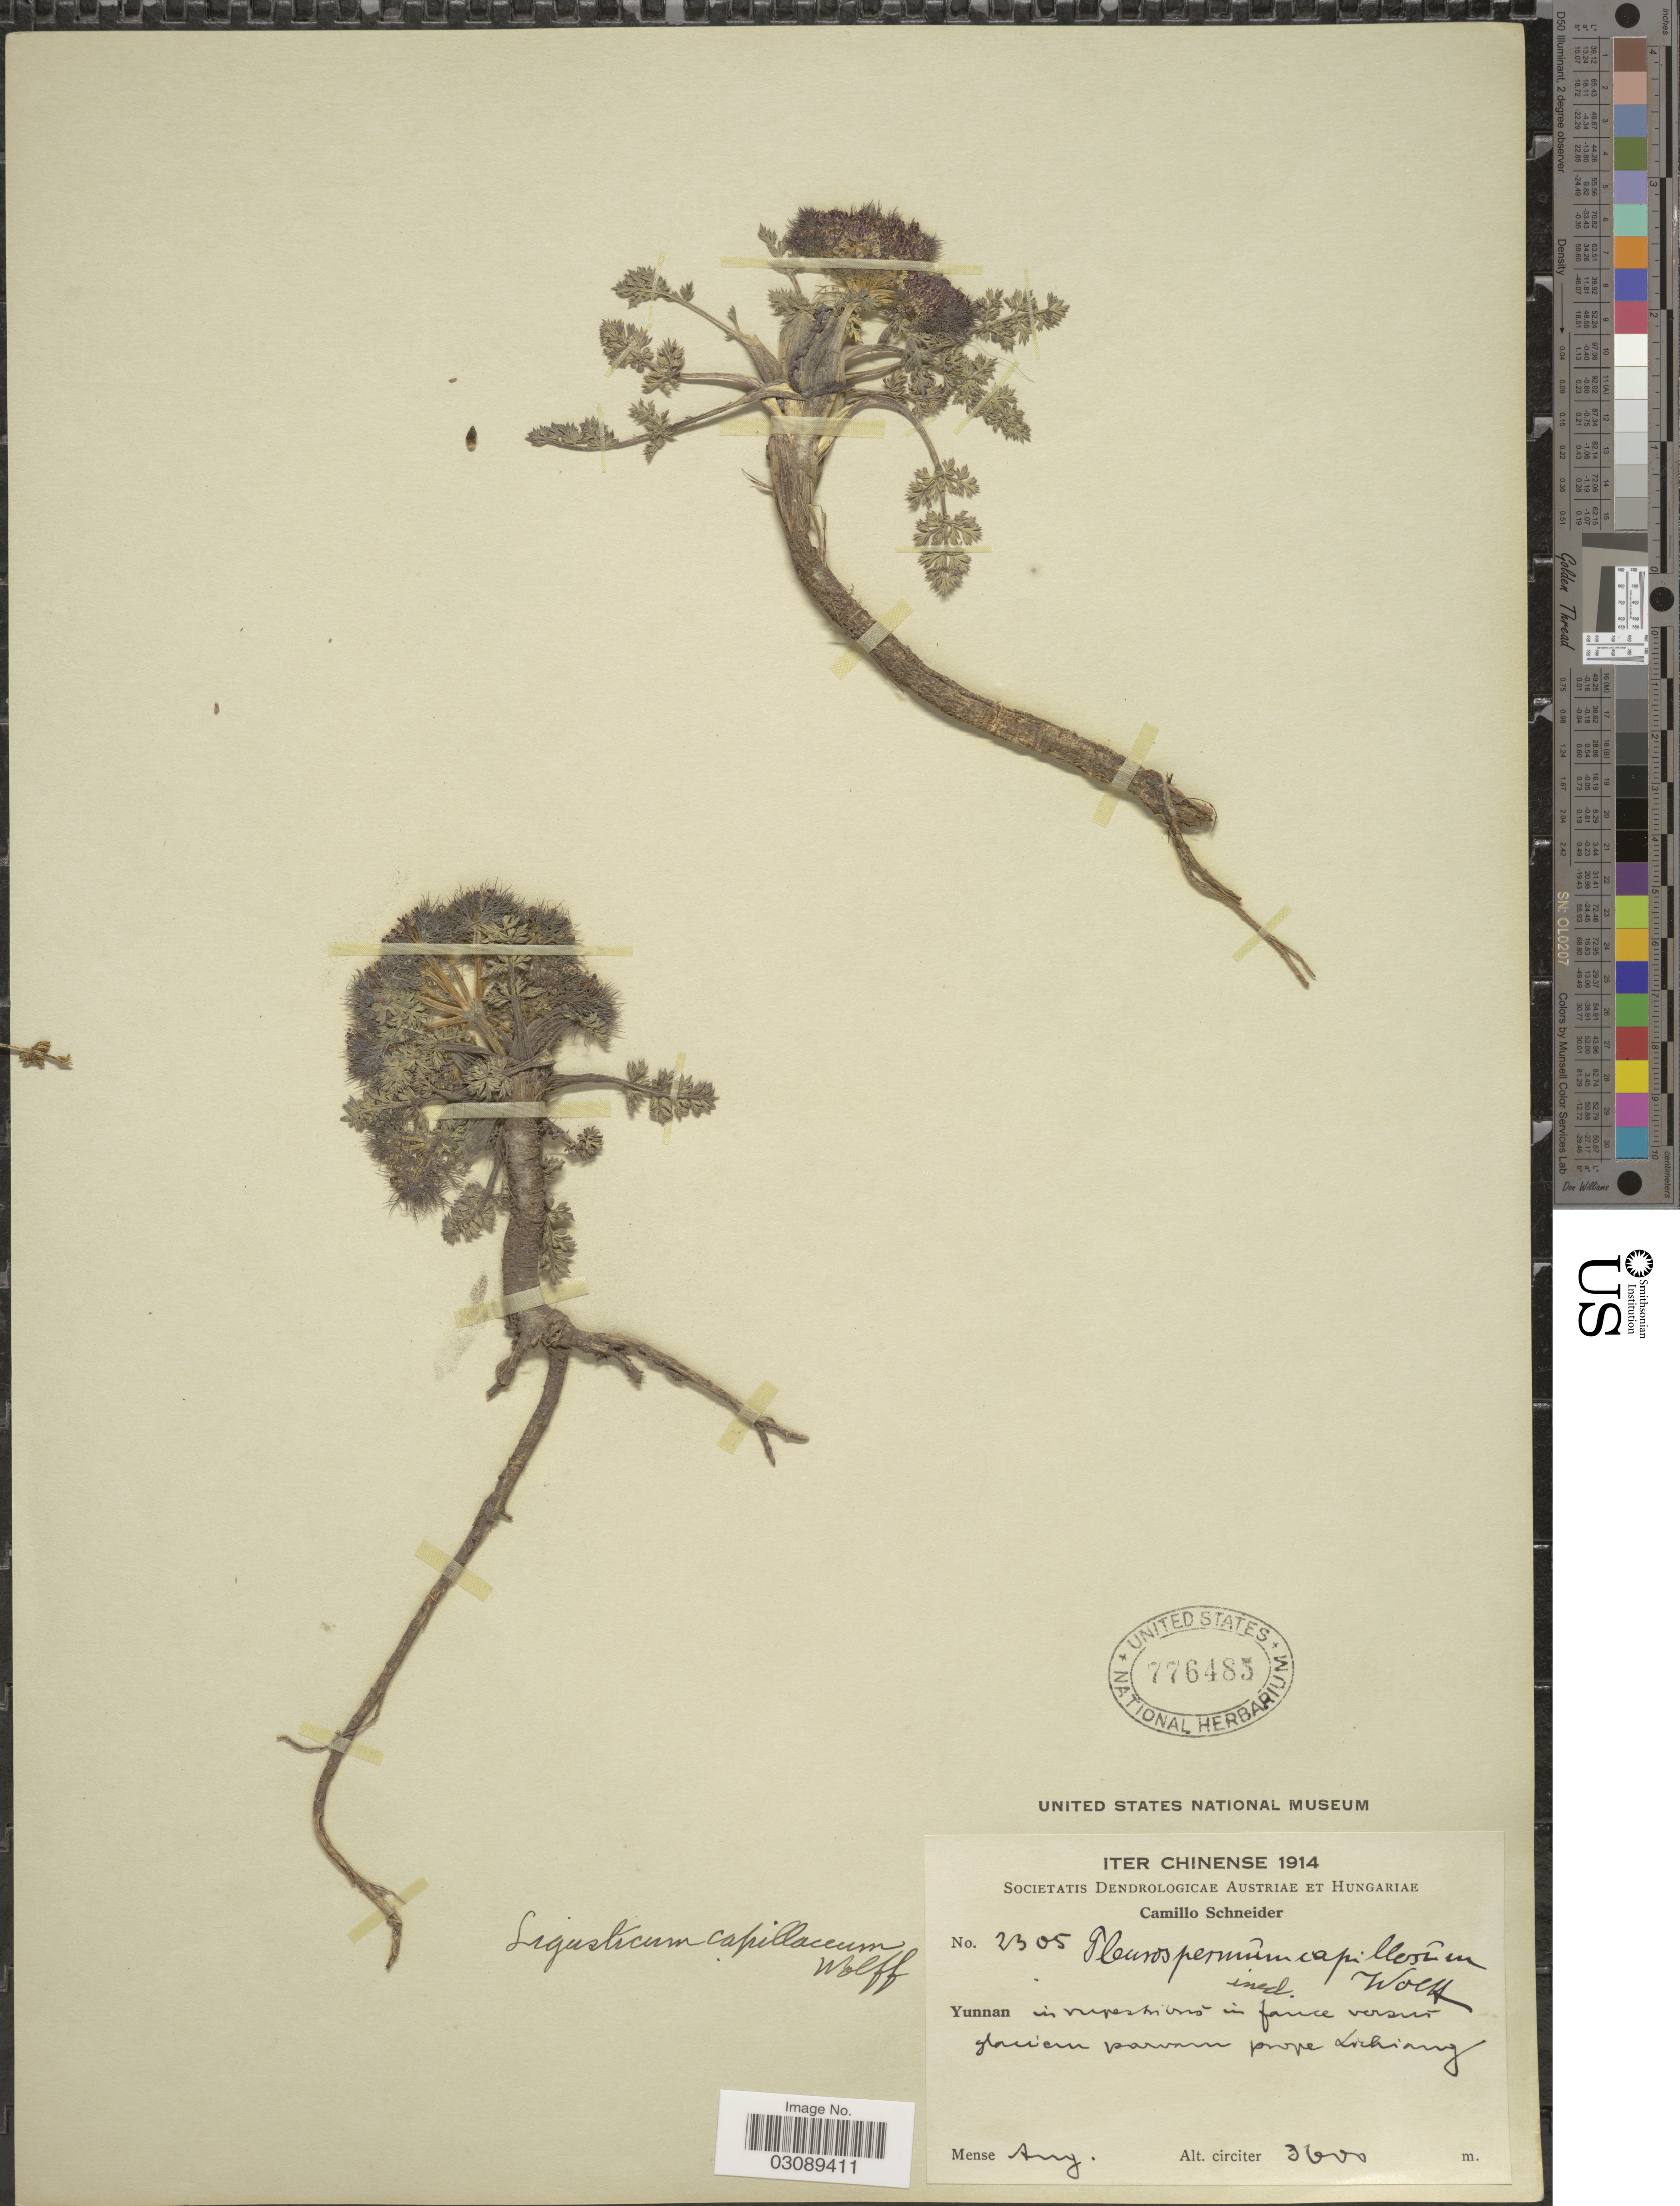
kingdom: Plantae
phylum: Tracheophyta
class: Magnoliopsida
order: Apiales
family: Apiaceae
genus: Ligusticopsis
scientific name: Ligusticopsis capillacea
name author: (H. Wolff) Leute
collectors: C. K. Schneider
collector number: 2305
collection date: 1914-08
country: China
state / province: Yunnan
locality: In rupestribus in fauce versis glaciern parvam prope Lichiang.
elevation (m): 3600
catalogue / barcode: US 776485